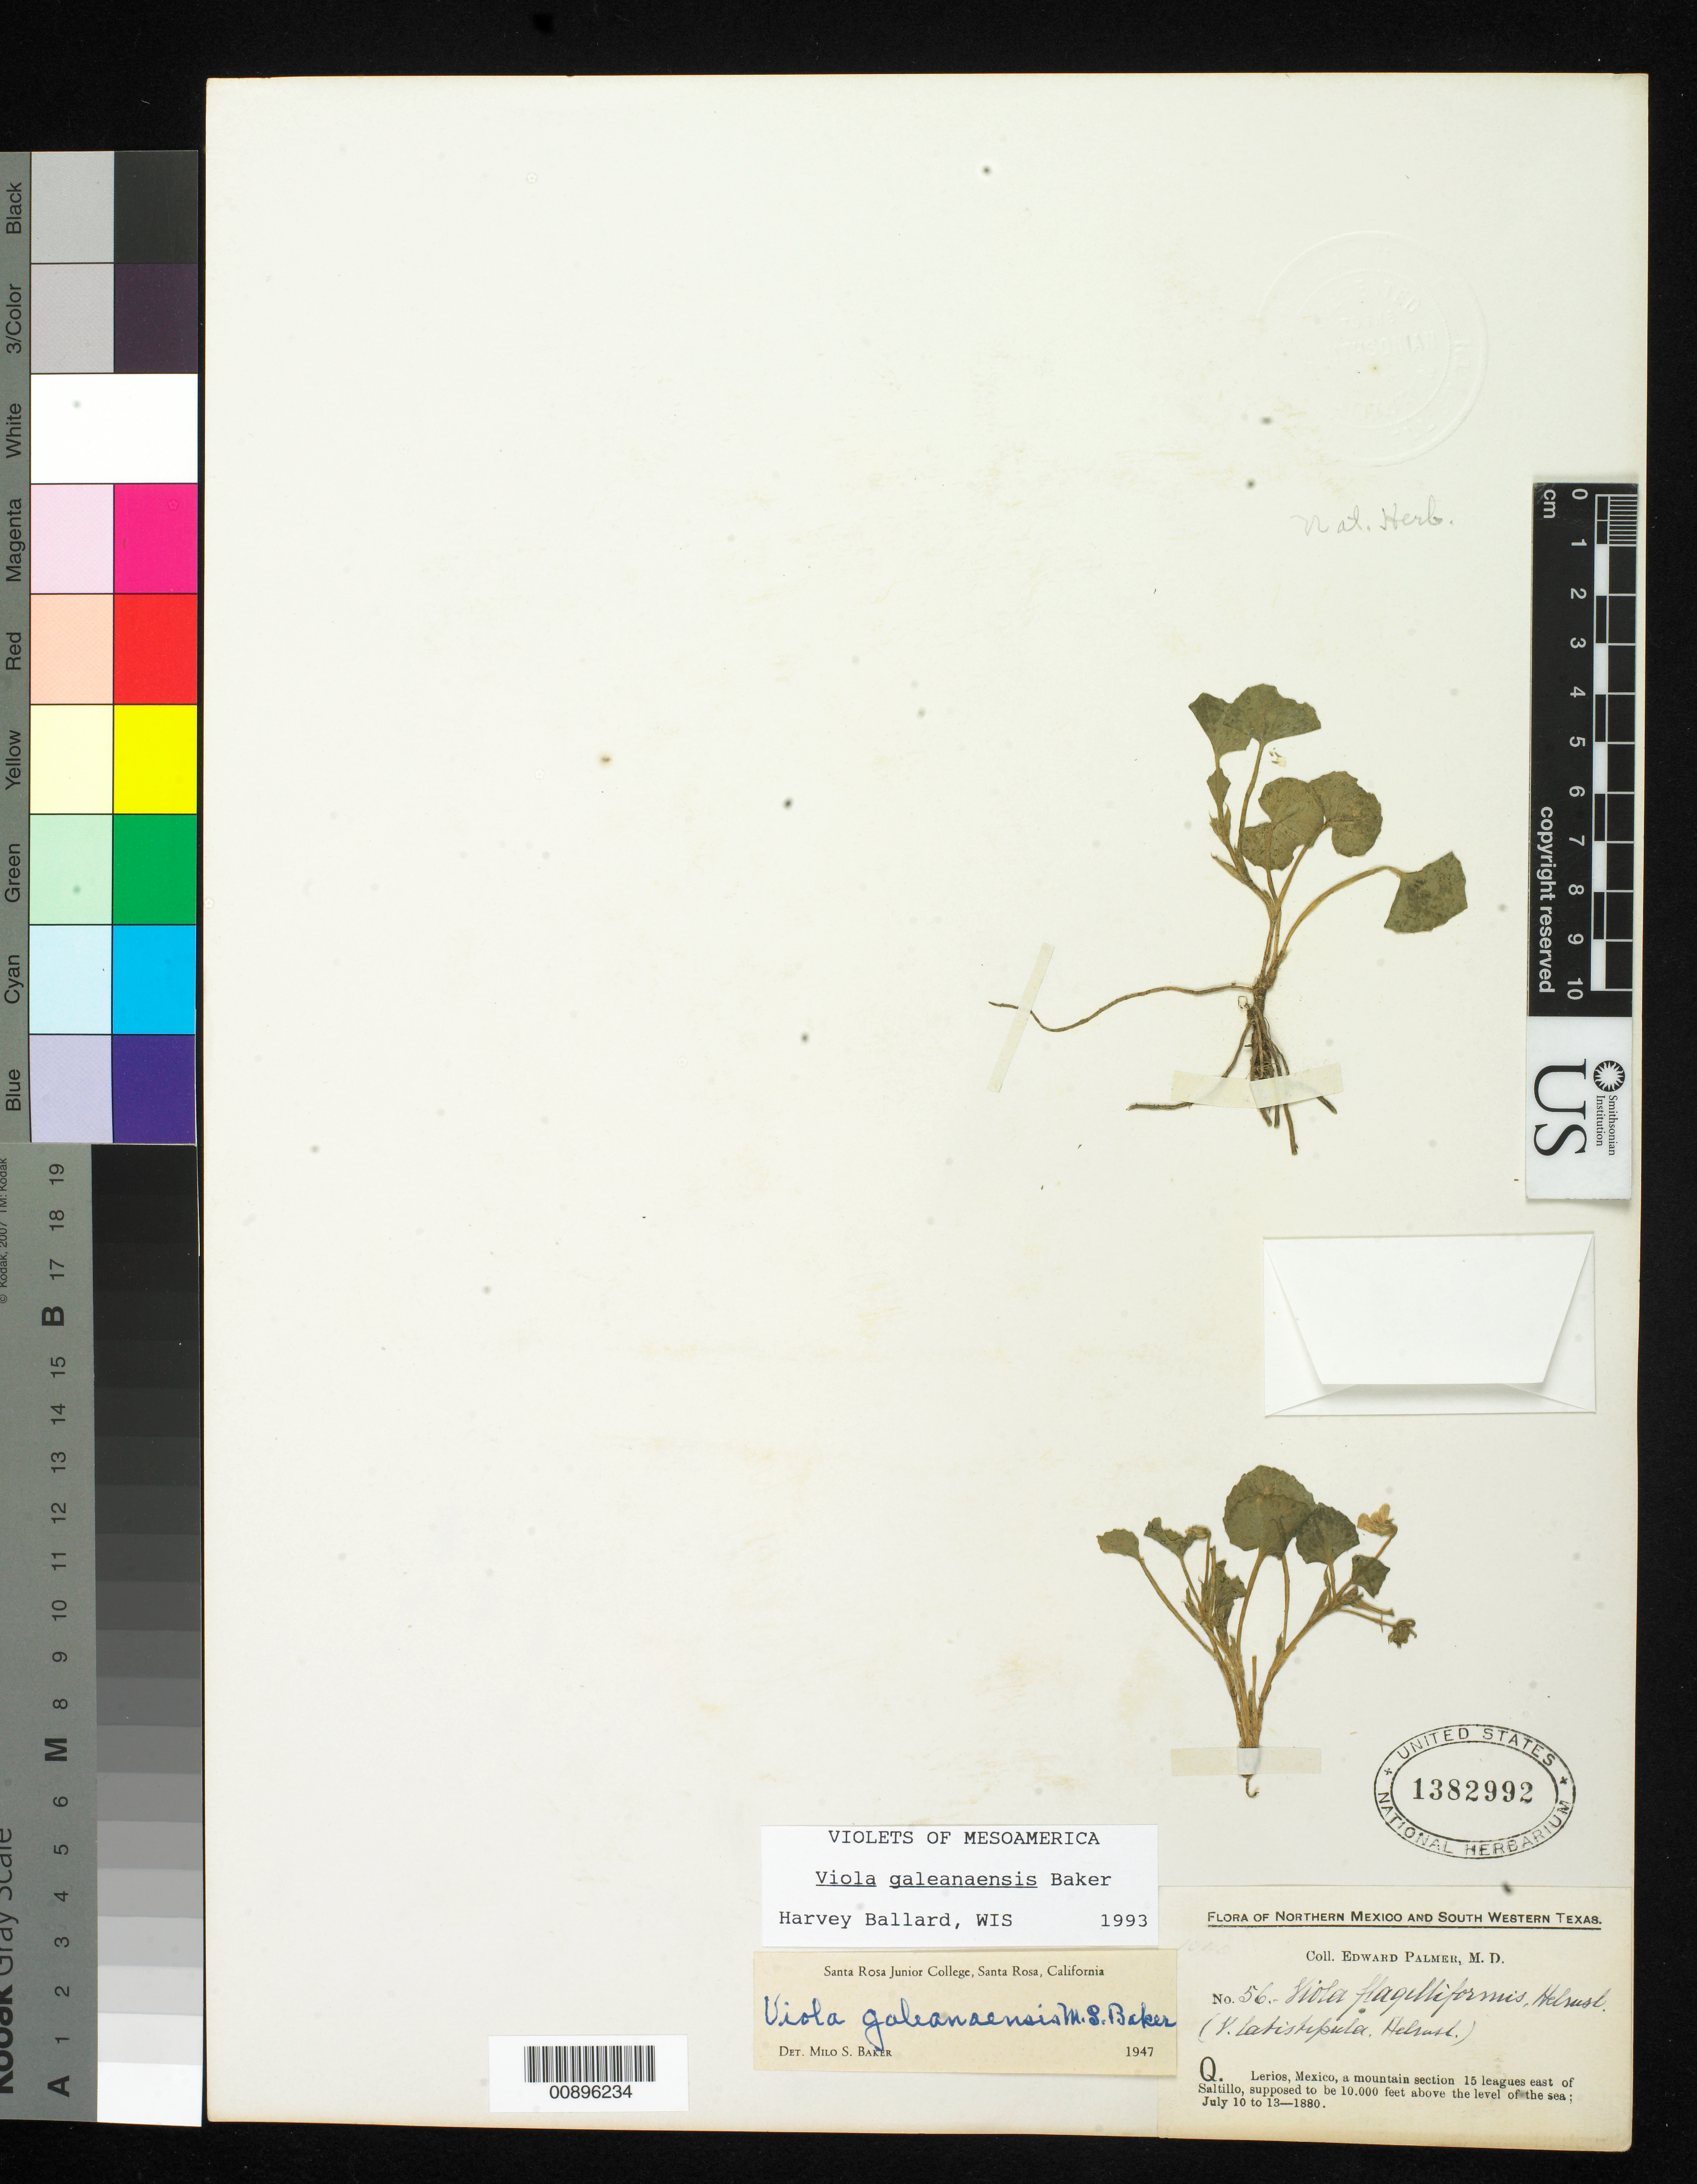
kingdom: Plantae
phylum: Tracheophyta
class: Magnoliopsida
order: Malpighiales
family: Violaceae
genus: Viola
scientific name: Viola galeanaensis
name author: M.S. Baker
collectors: E. Palmer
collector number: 56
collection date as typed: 10 Jul 1880 to 13 Jul 1880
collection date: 1880-07-10/1880-07-13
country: Mexico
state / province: Coahuila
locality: Q. Lerios, 15 leagues east of Saltillo, Coahuila.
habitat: A mountain section.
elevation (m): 3048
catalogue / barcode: US 1382992